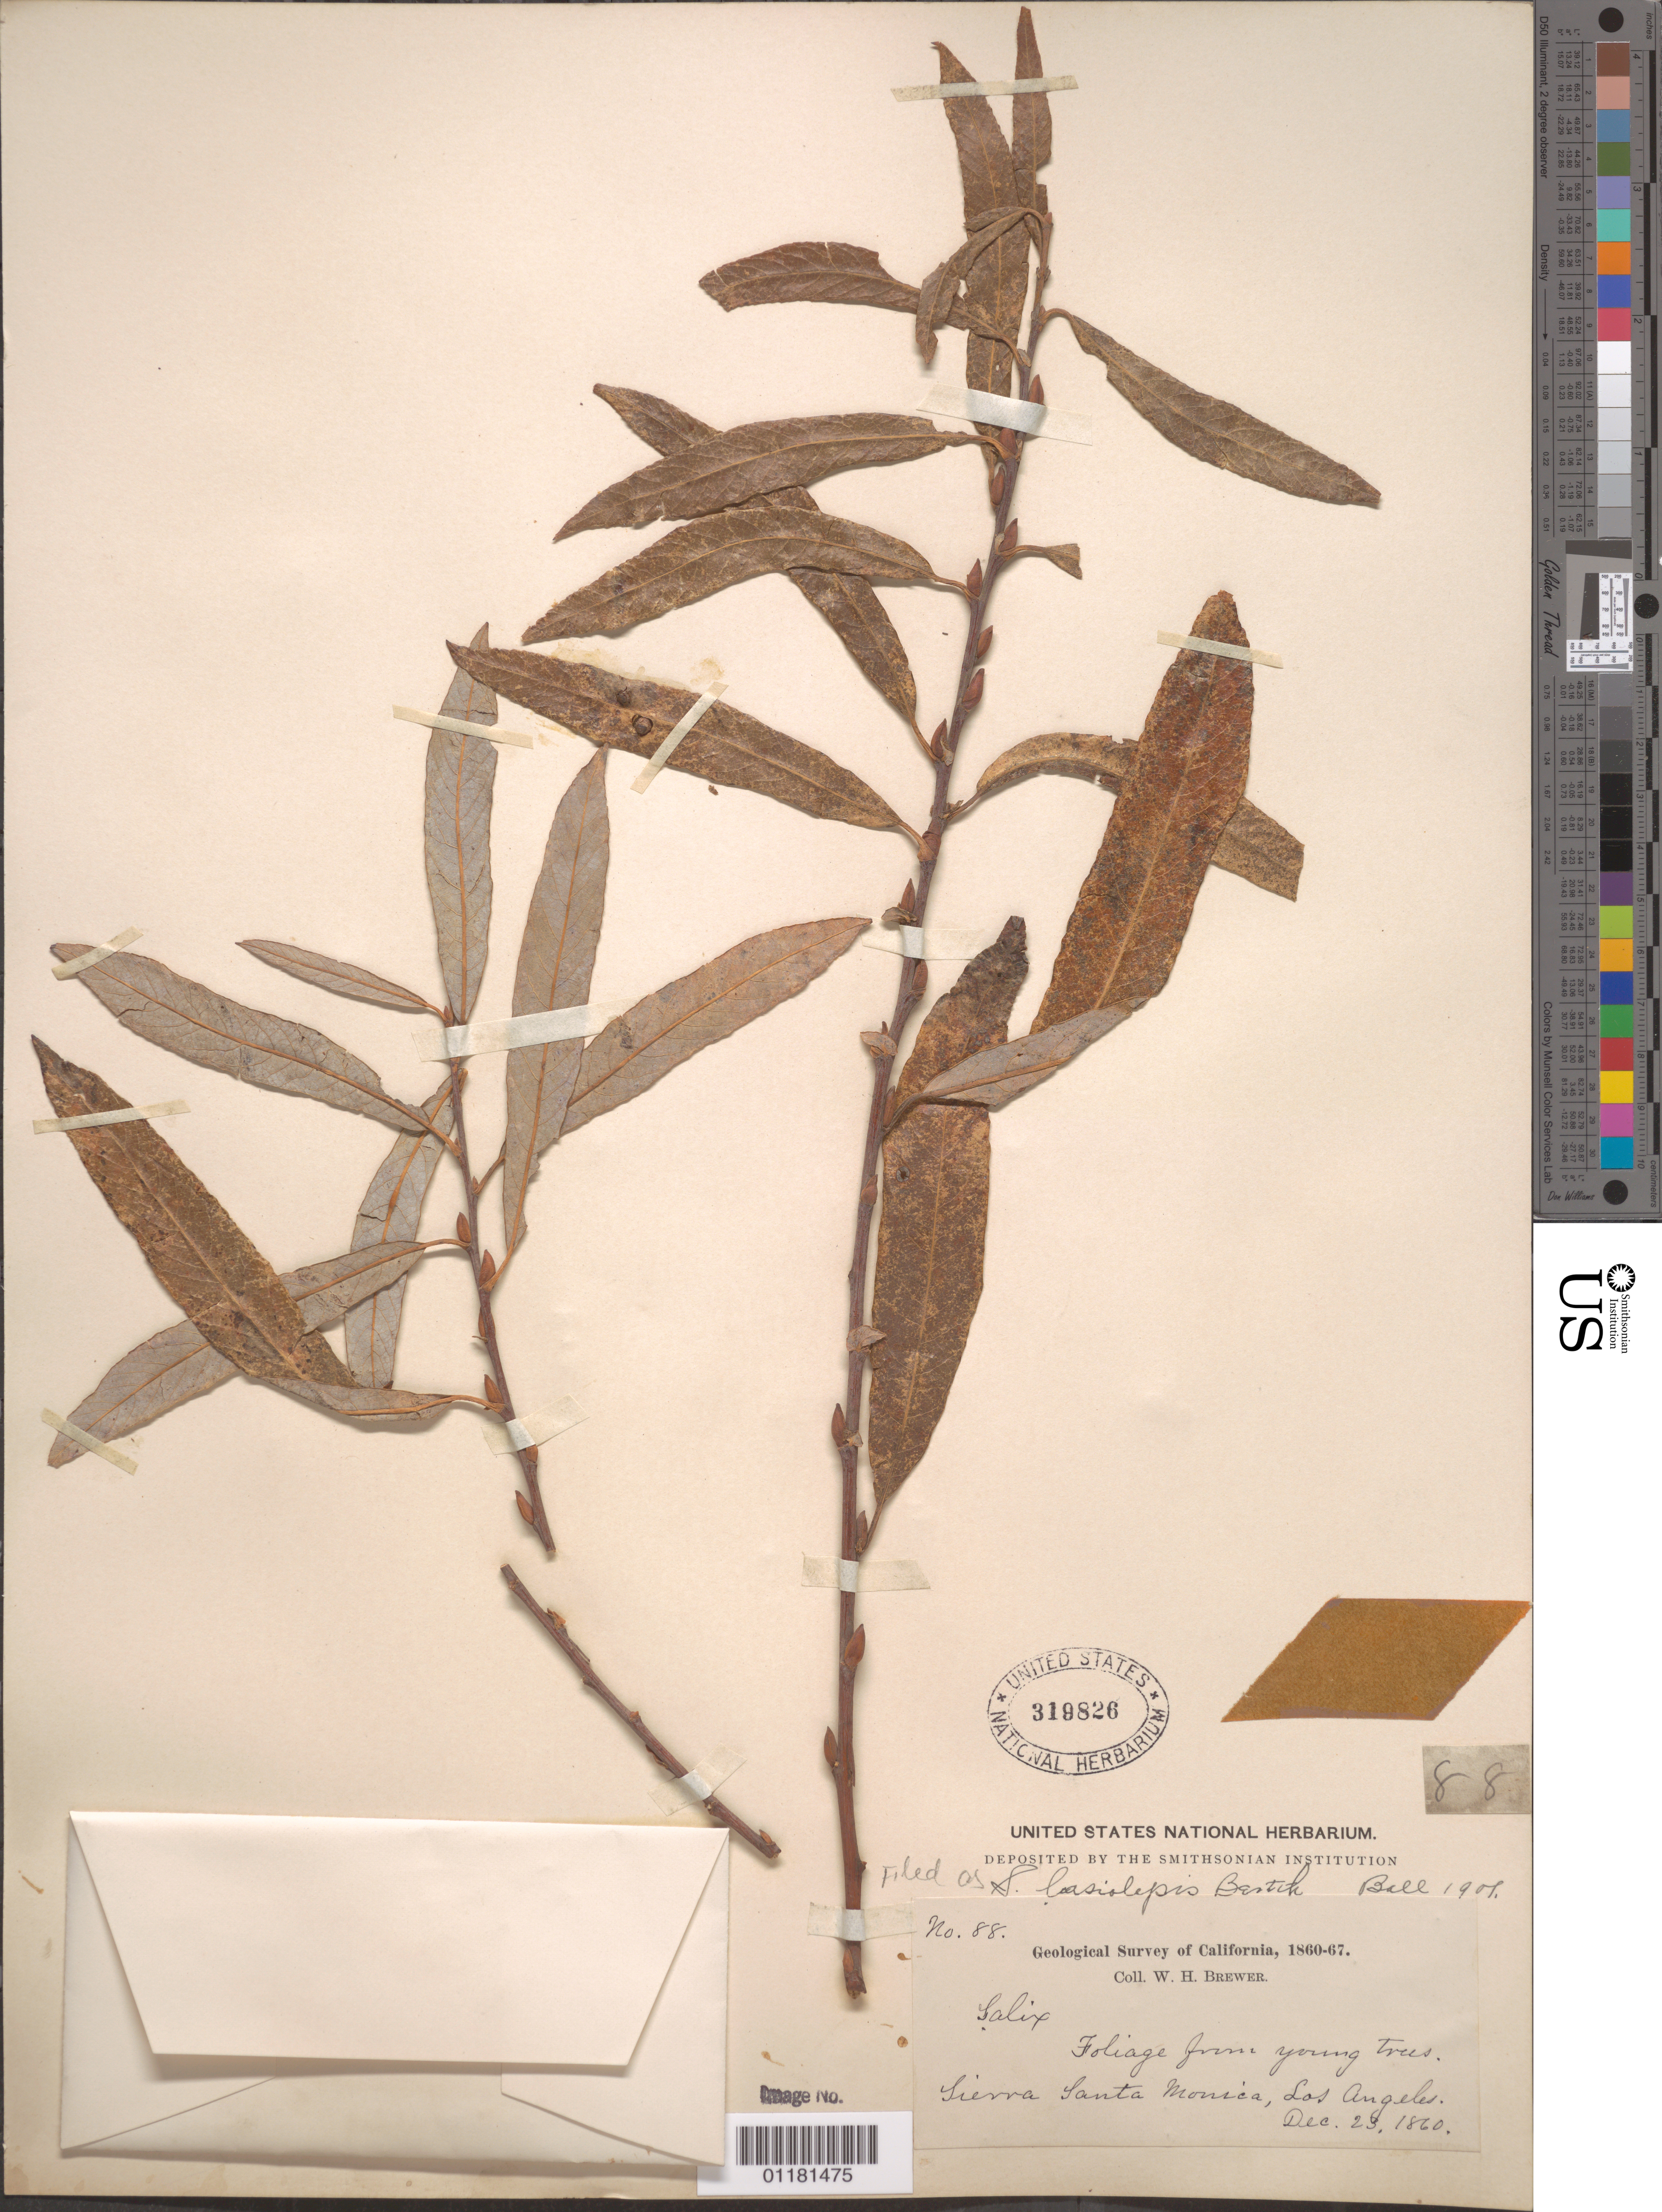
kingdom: Plantae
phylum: Tracheophyta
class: Magnoliopsida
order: Malpighiales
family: Salicaceae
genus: Salix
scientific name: Salix lasiolepis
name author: Benth.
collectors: W. H. Brewer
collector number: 88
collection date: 1860-12-23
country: United States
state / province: California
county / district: Los Angeles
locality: Sierra Santa Monica.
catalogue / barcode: US 319826